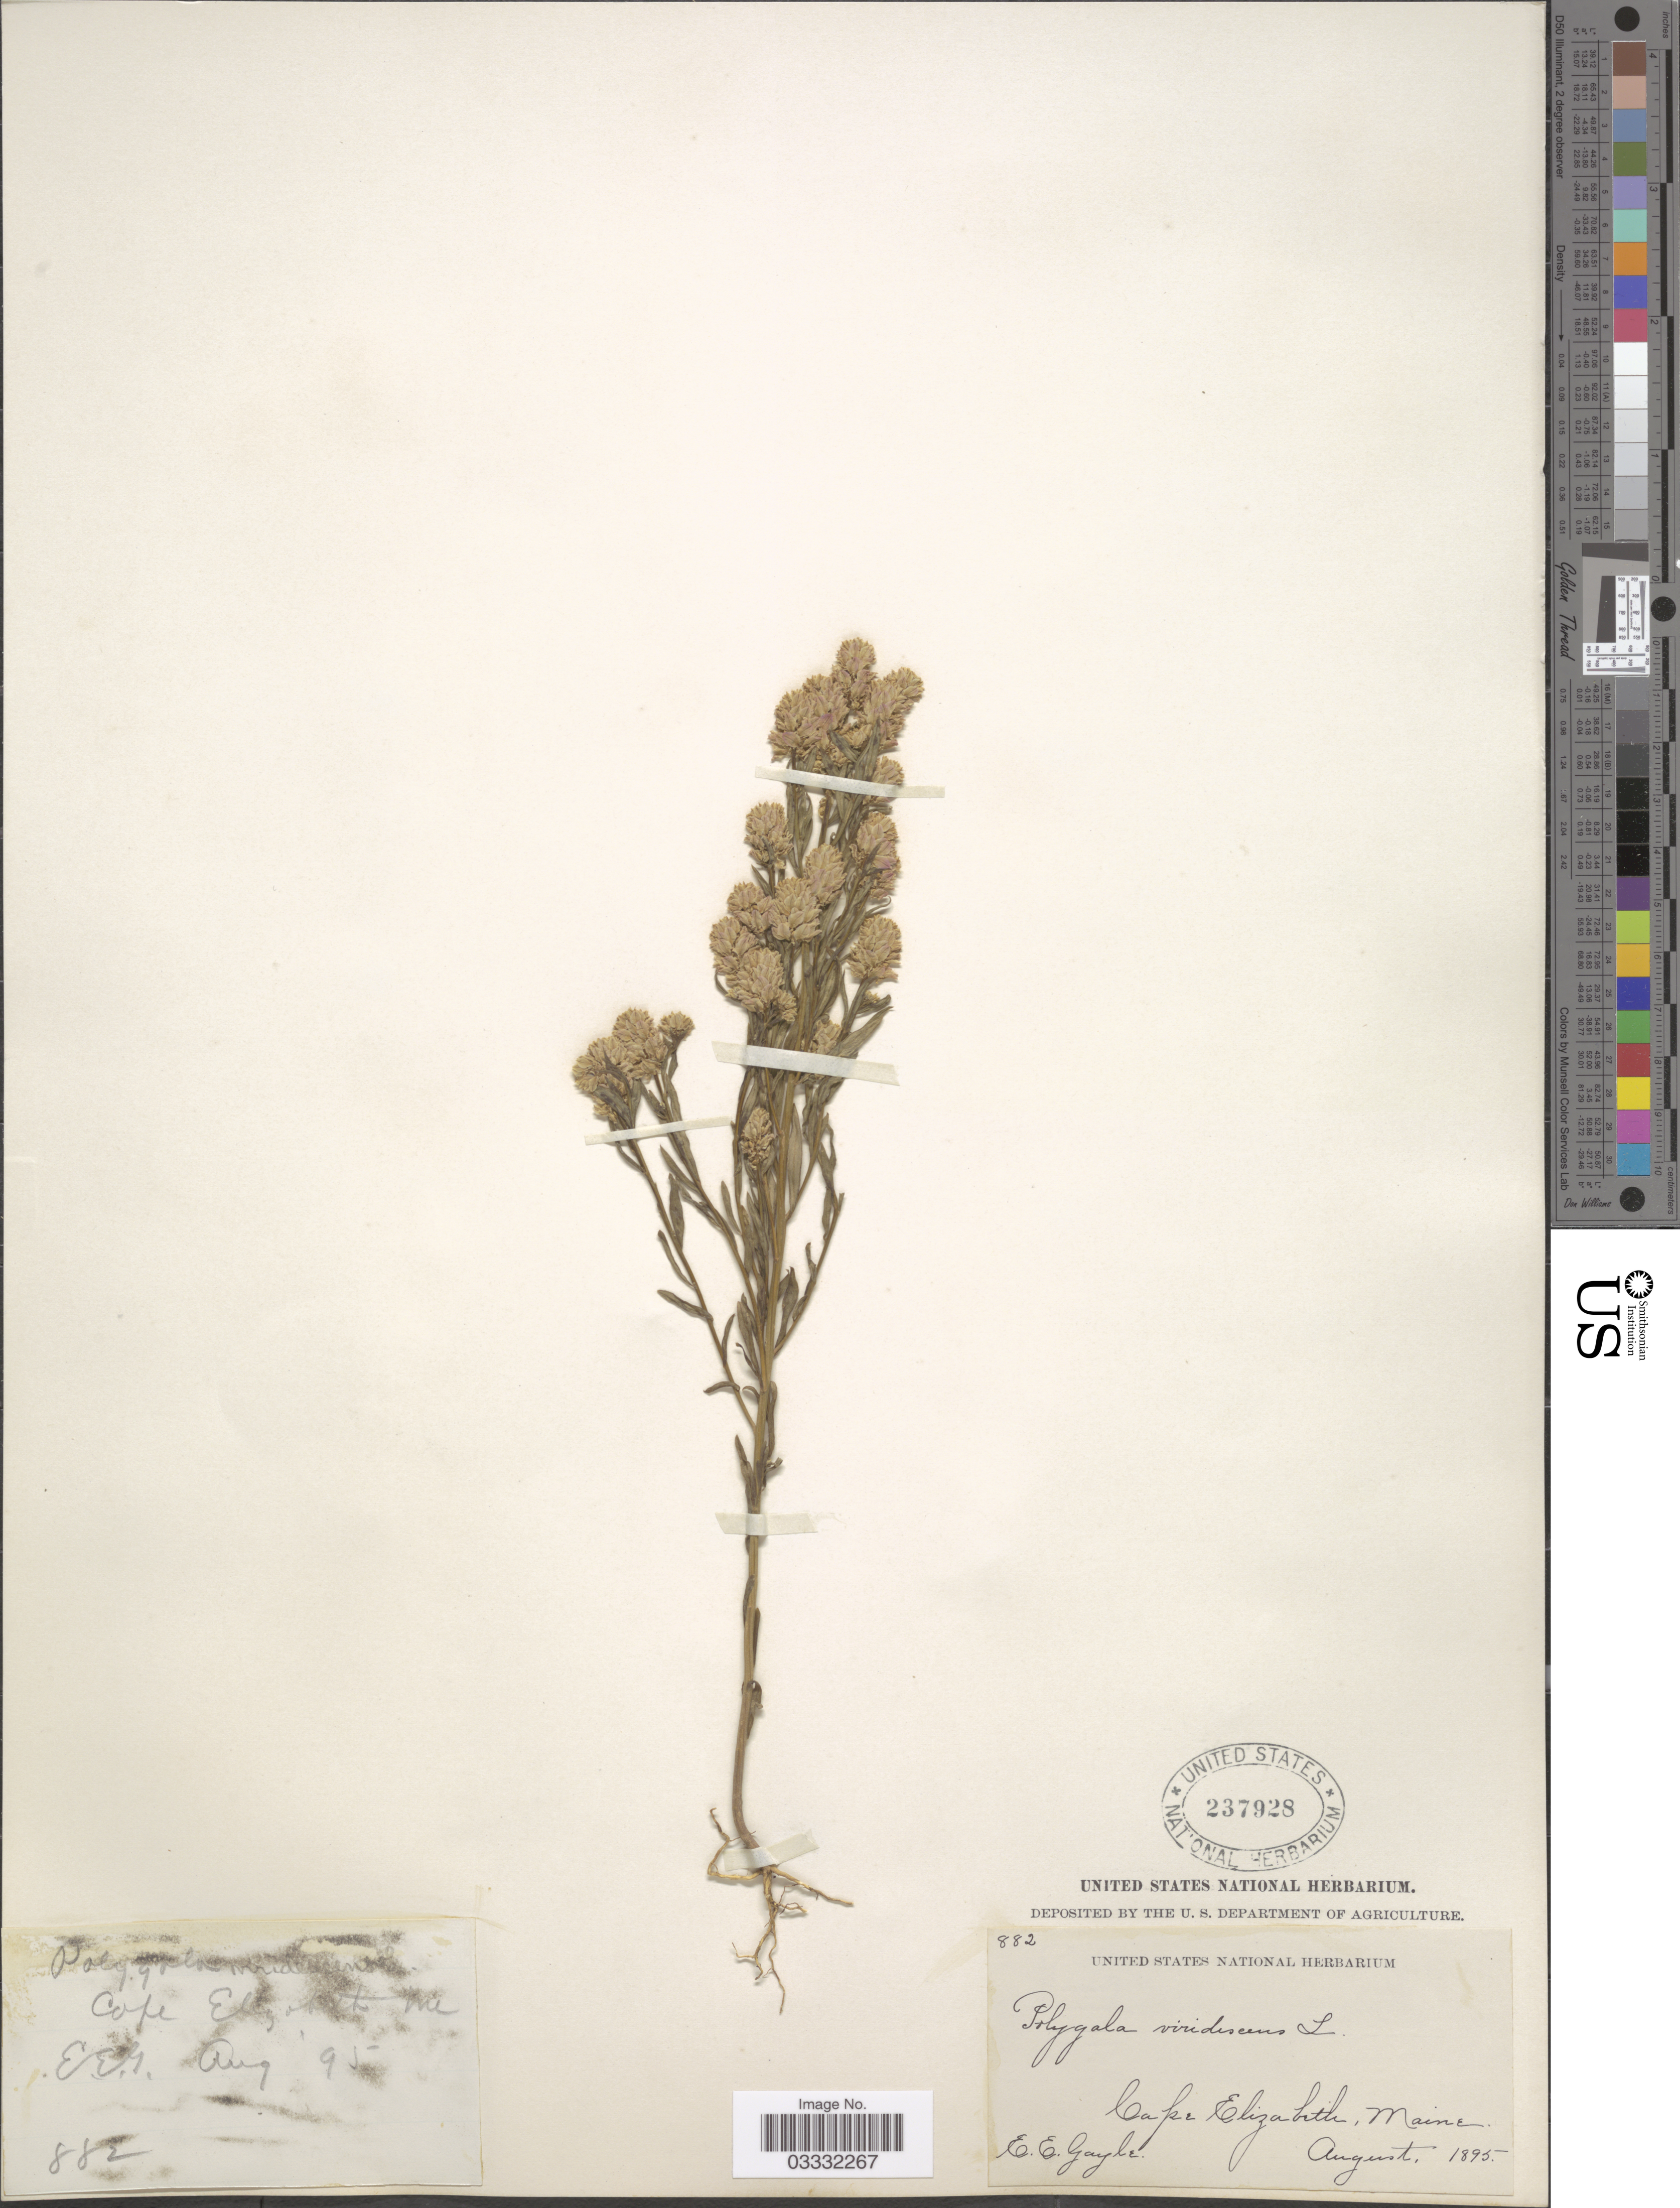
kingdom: Plantae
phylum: Tracheophyta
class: Magnoliopsida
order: Fabales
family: Polygalaceae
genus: Polygala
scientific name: Polygala sanguinea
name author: L.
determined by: Strong, Mark T., (BOT), Smithsonian Institution - National Museum of Natural History (UNITED STATES)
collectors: E. Gayle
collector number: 882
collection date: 1895-08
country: United States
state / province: Maine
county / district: Cumberland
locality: Cape Elizabeth.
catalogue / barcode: US 237928